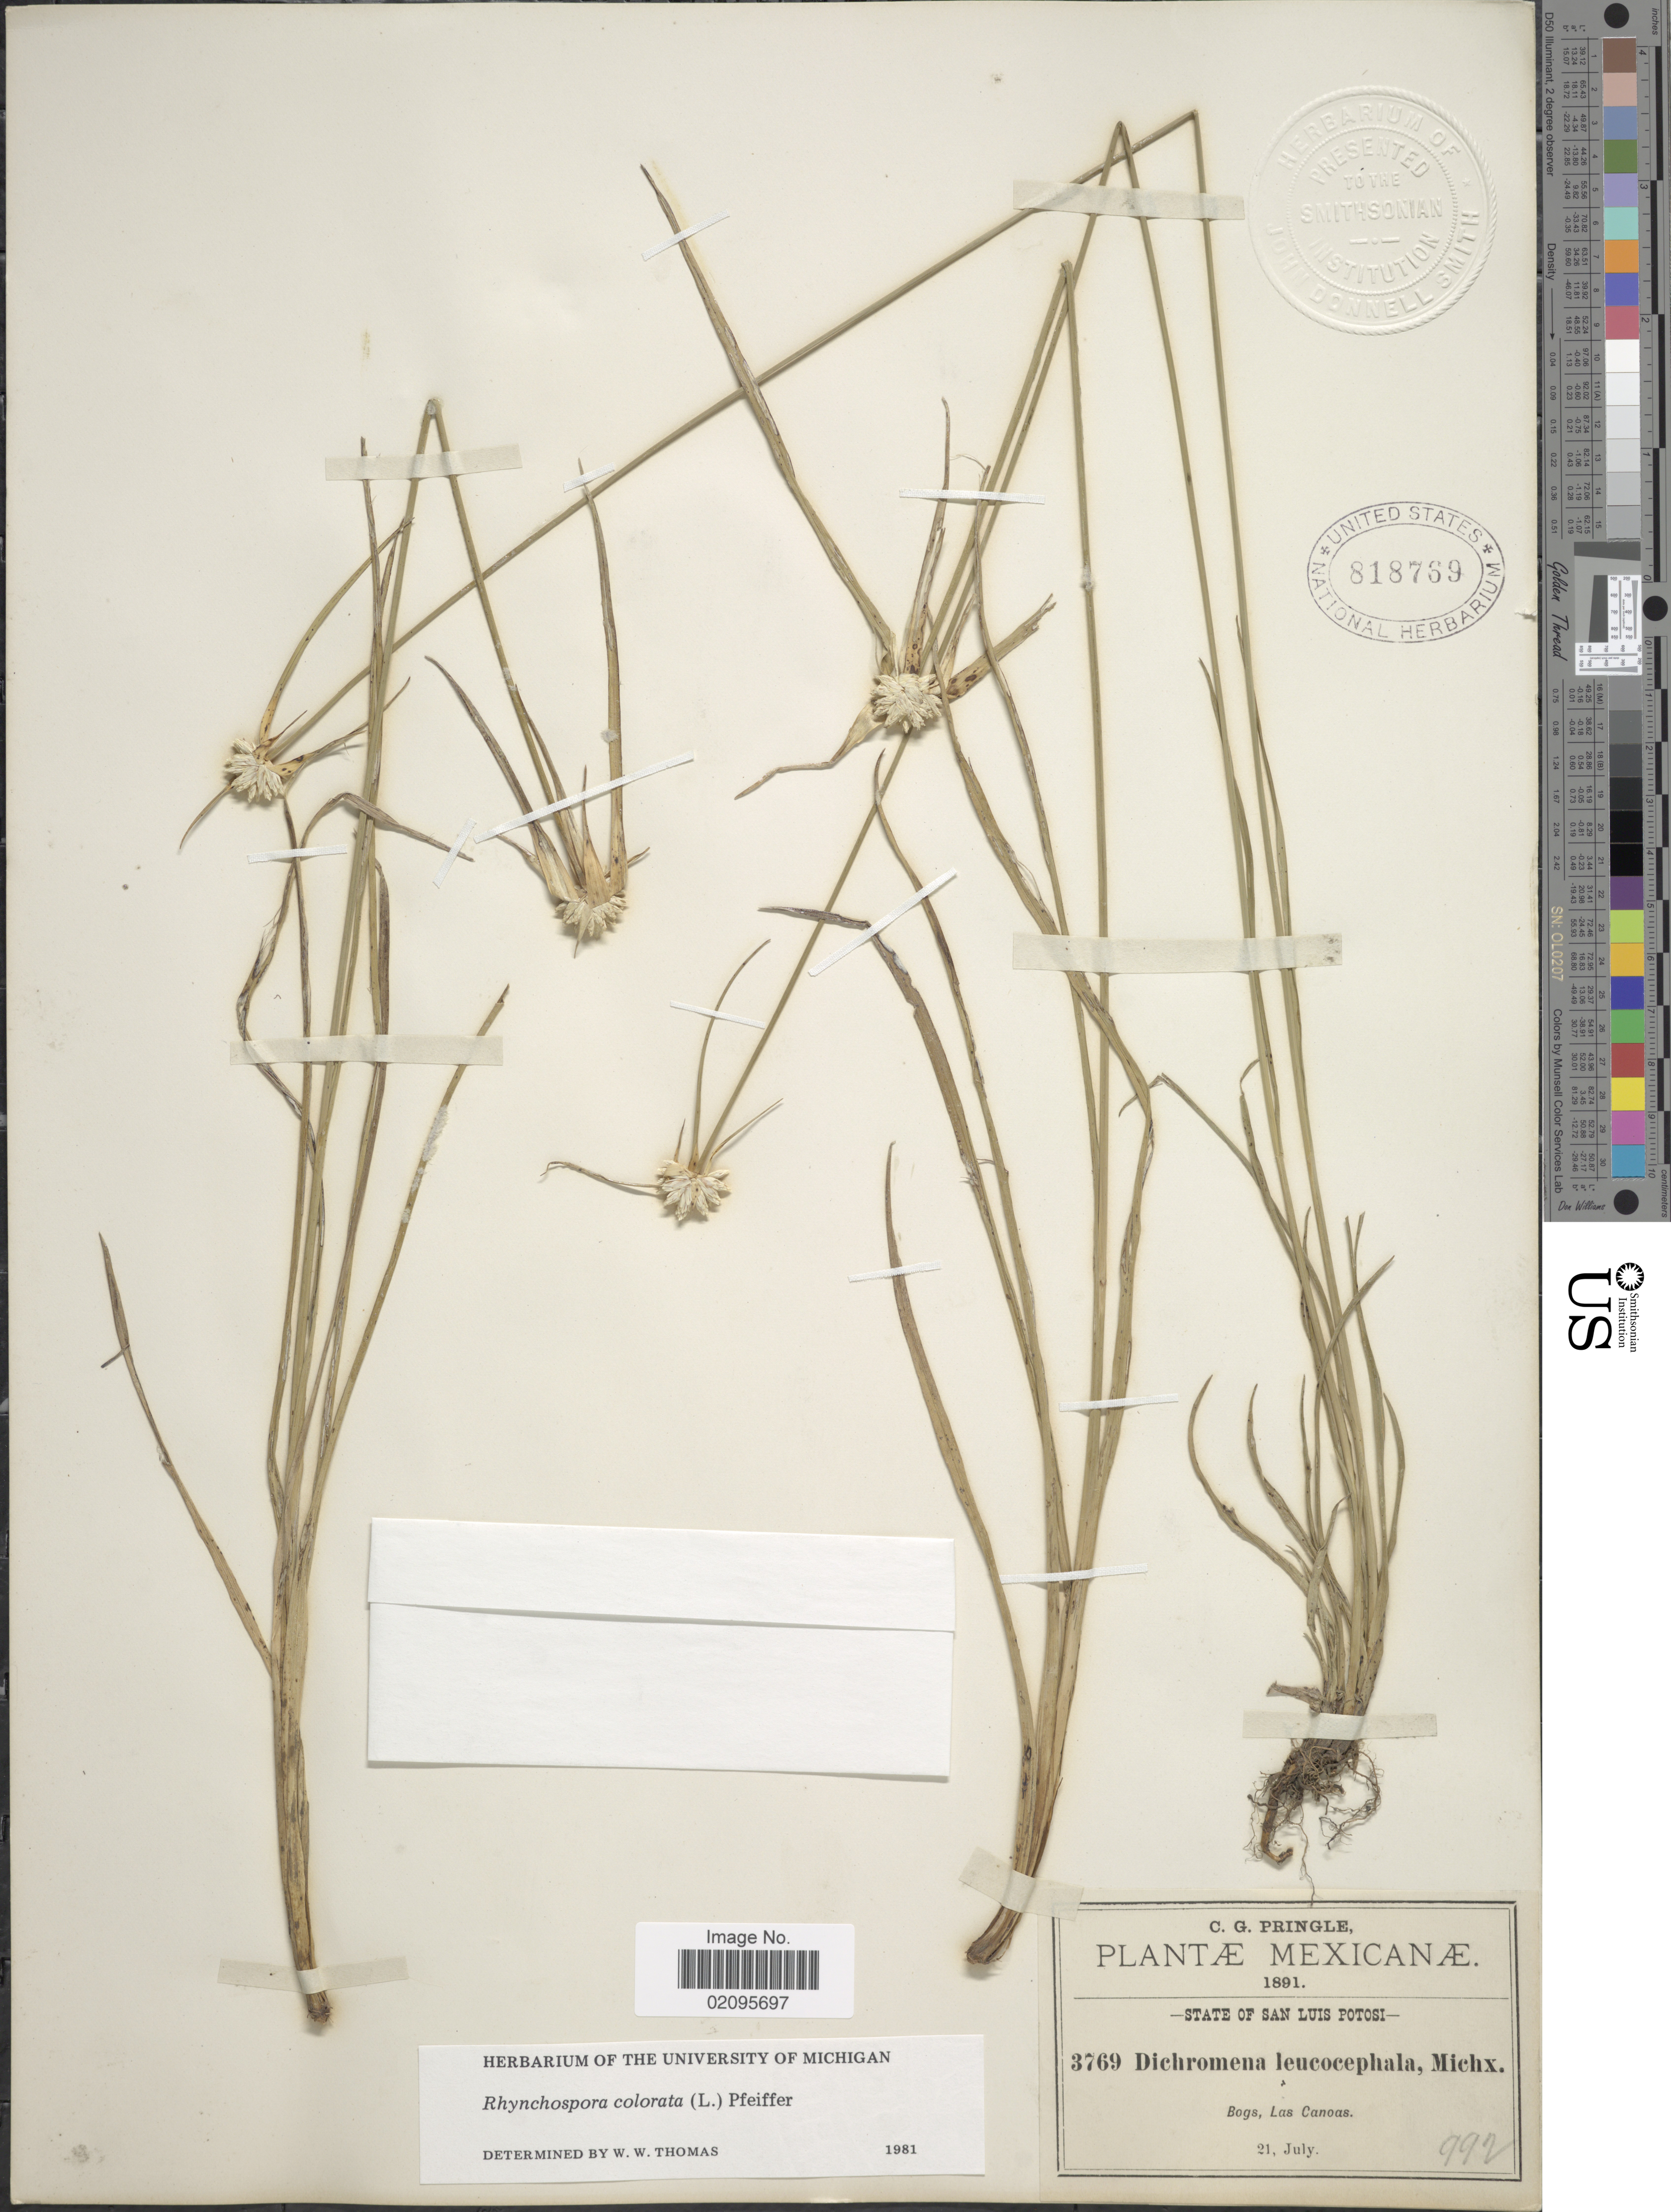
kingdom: Plantae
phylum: Tracheophyta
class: Liliopsida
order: Poales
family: Cyperaceae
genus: Rhynchospora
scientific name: Rhynchospora colorata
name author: (L.) H. Pfeiff.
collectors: C. G. Pringle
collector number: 3769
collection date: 1891-07-21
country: Mexico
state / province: San Luis Potosí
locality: Bogs, Las Canoas.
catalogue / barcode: US 818769